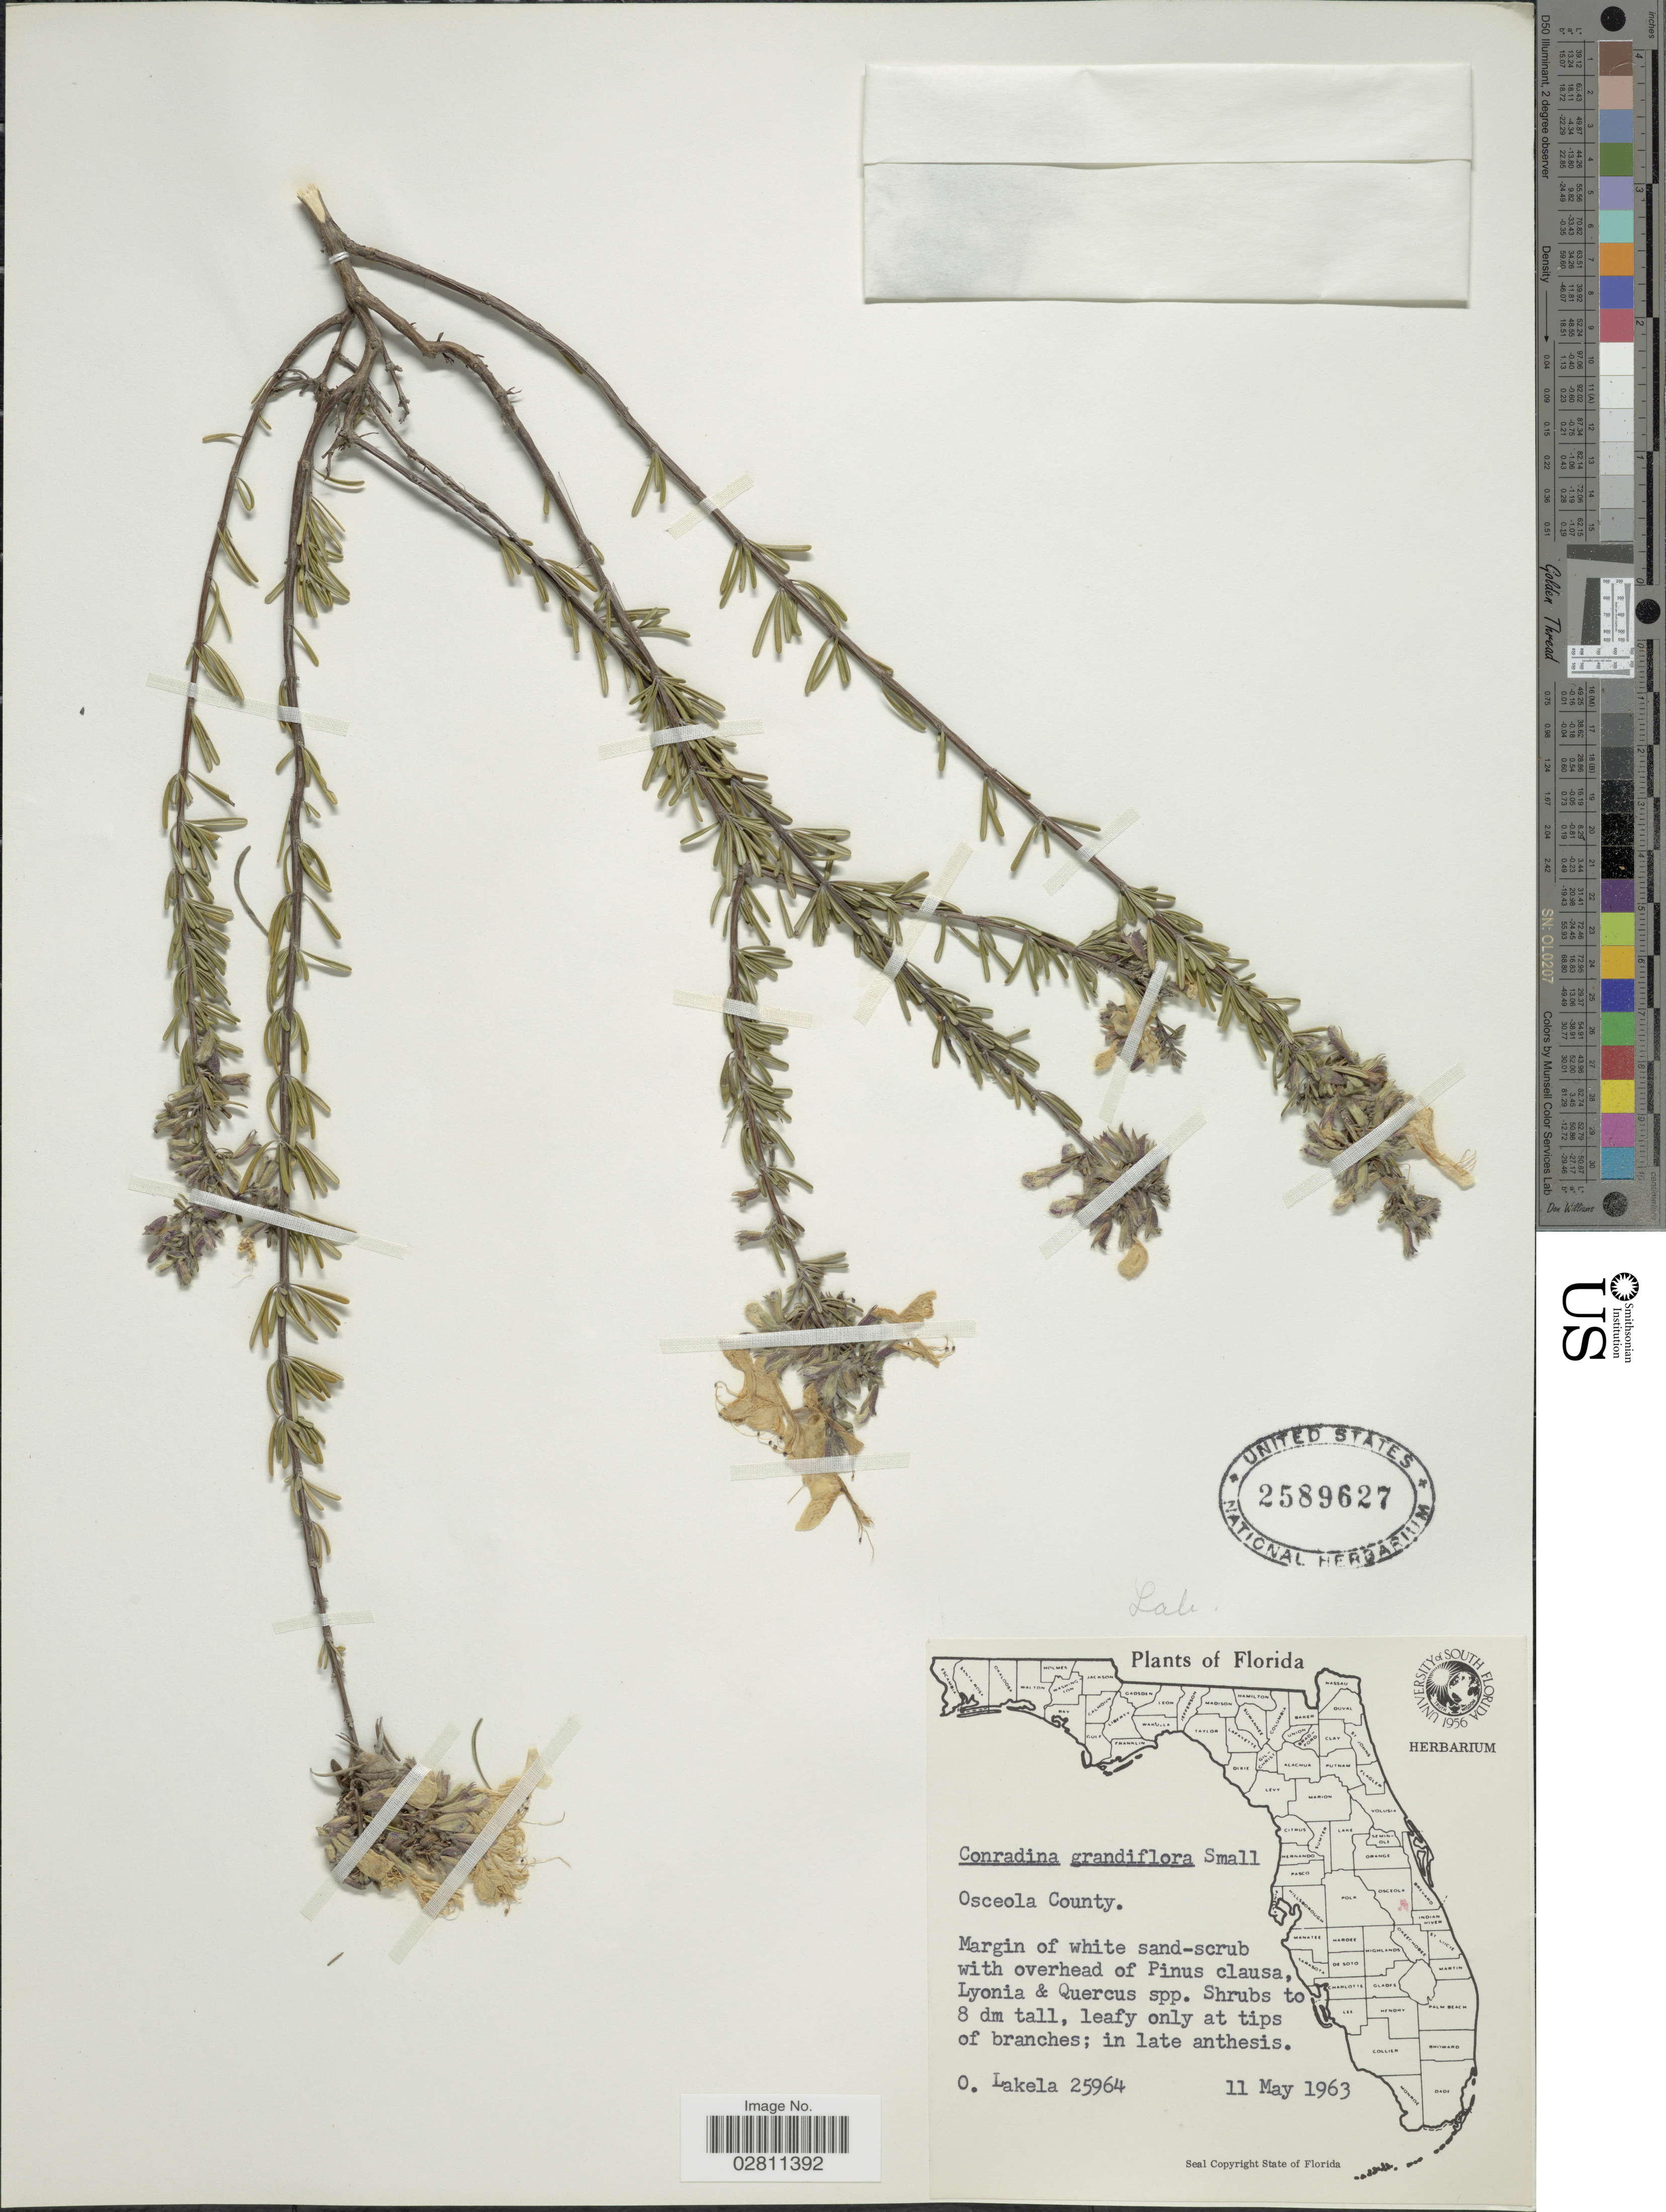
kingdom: Plantae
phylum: Tracheophyta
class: Magnoliopsida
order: Lamiales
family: Lamiaceae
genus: Conradina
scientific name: Conradina grandiflora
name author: Small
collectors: O. Lakela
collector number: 25964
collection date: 1963-05-11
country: United States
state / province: Florida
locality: Osceola County.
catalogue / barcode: US 2589627